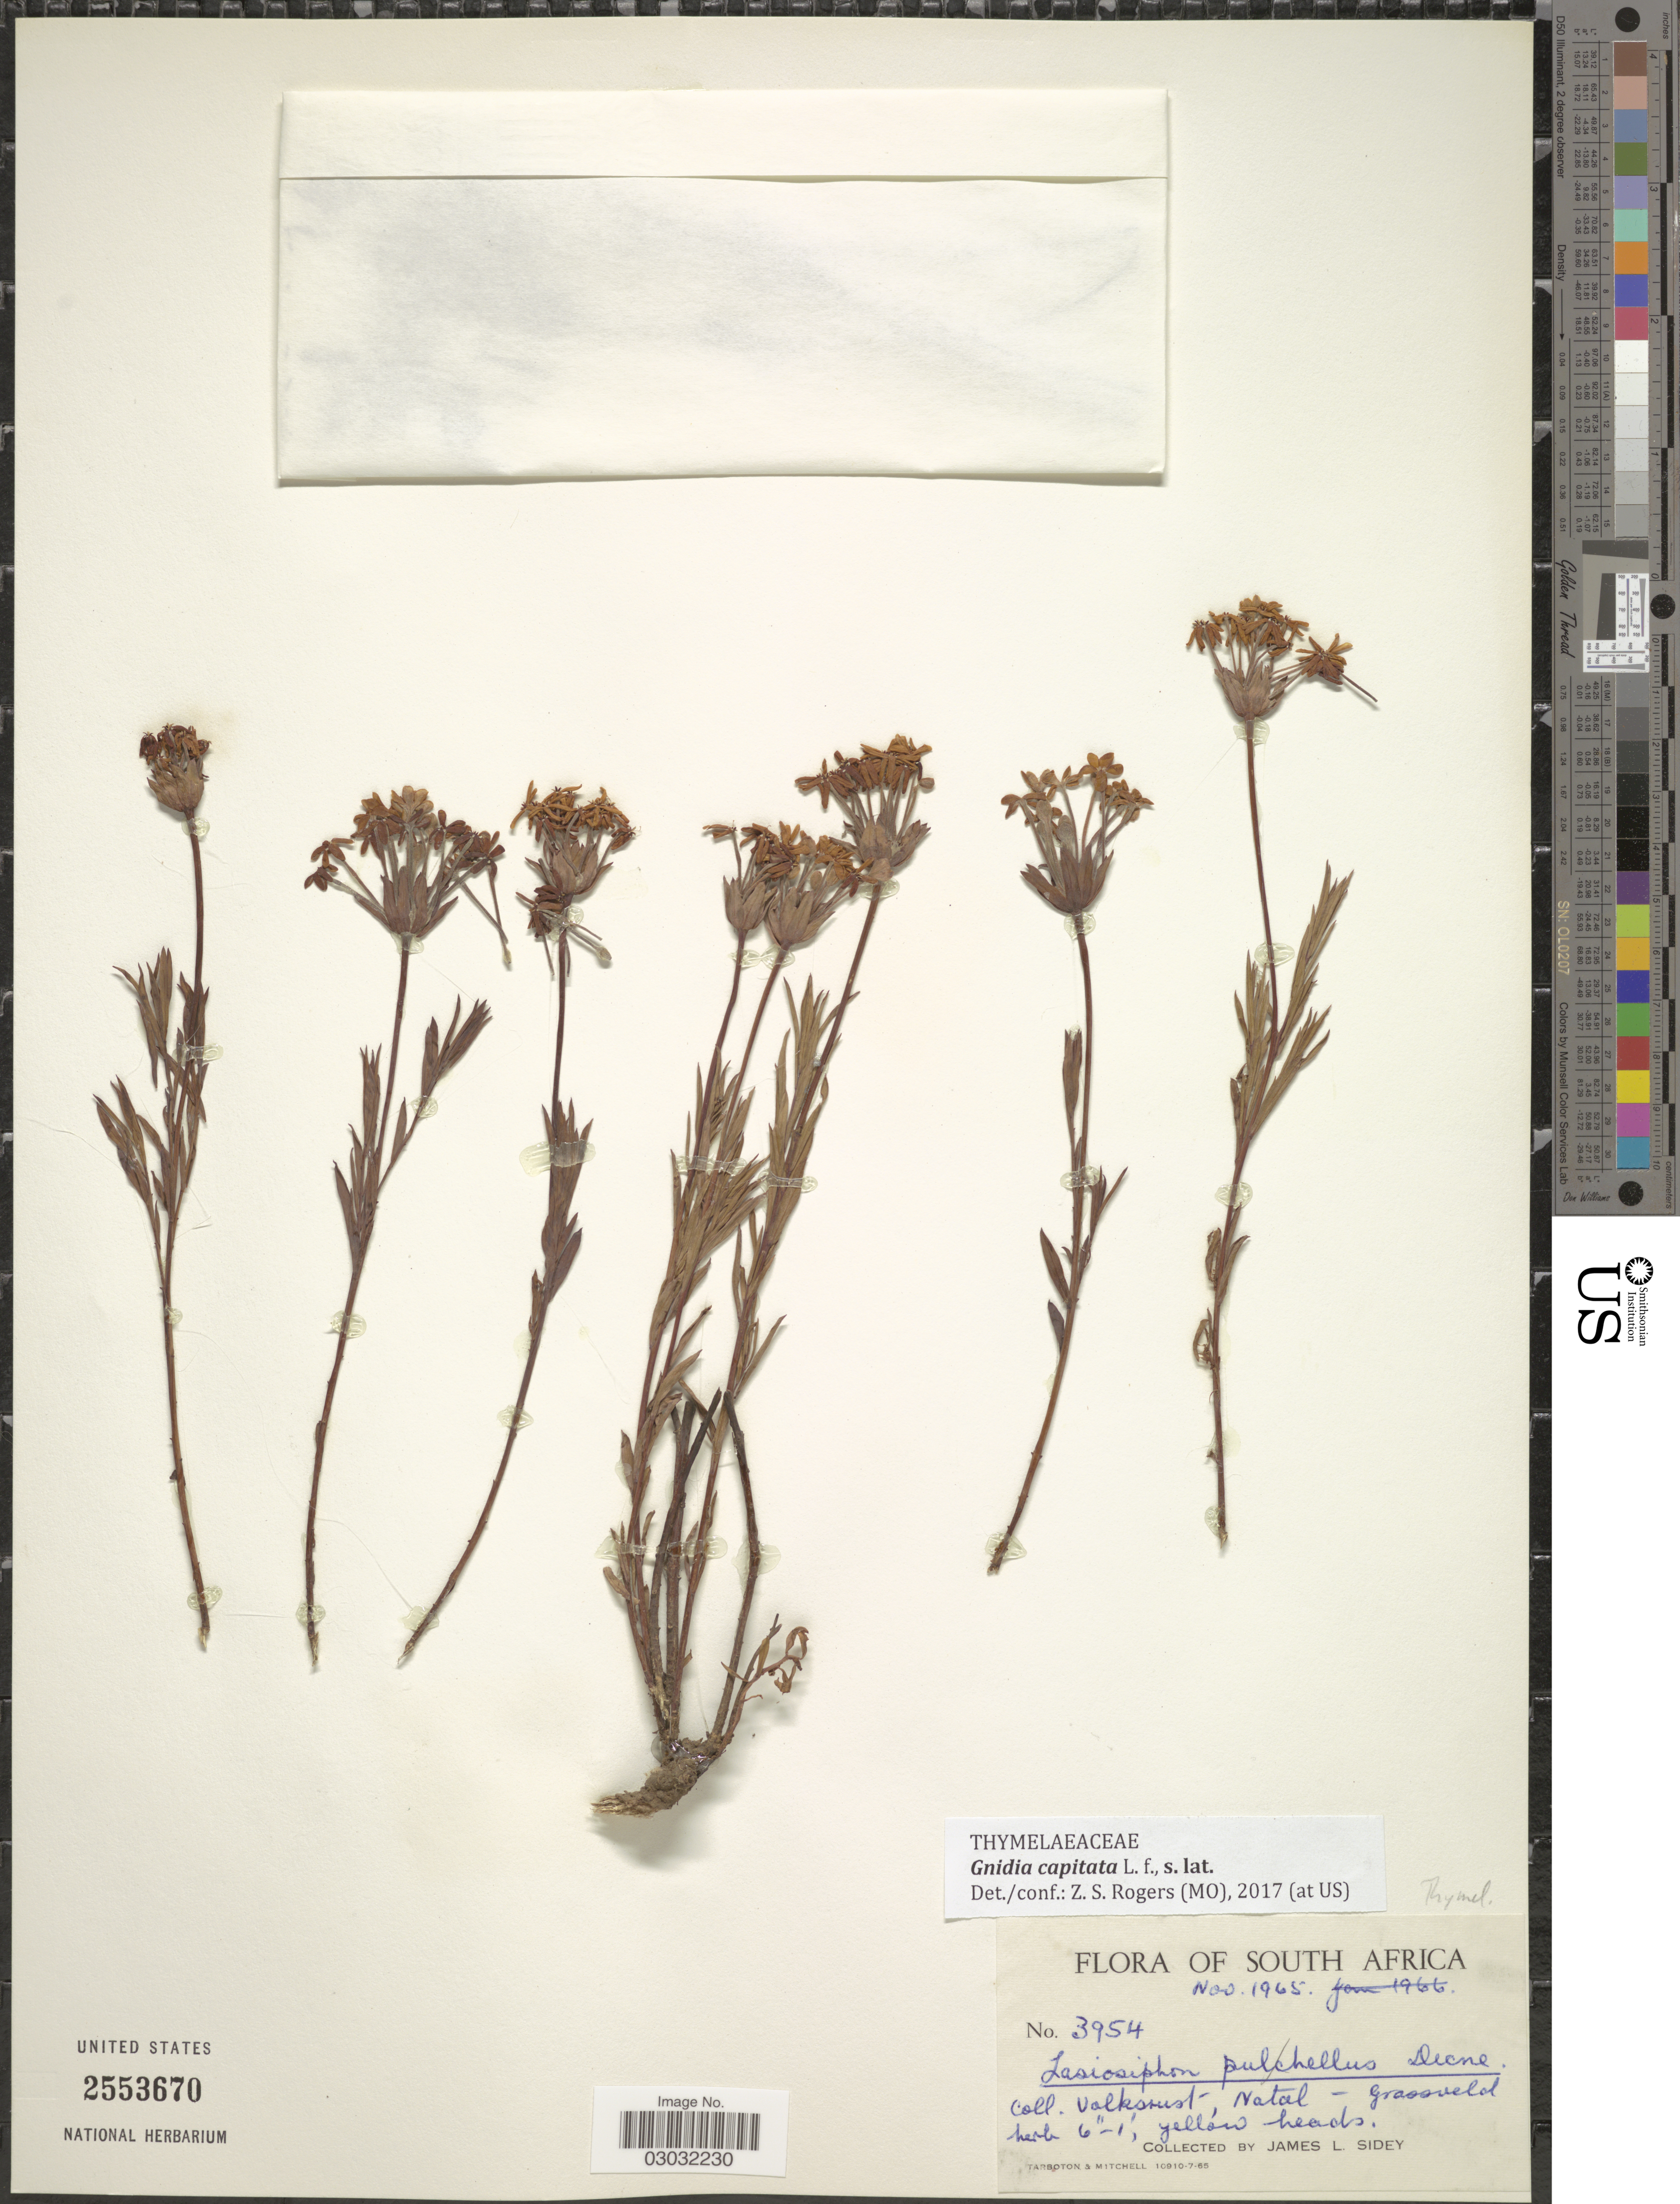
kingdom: Plantae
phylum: Tracheophyta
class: Magnoliopsida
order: Malvales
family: Thymelaeaceae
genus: Lasiosiphon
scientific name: Lasiosiphon capitatus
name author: (L. f.) Burtt Davy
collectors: J. L. Sidey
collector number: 3954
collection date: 1965-11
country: South Africa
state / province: KwaZulu-Natal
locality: Volksrust, Natal.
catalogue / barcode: US 2553670